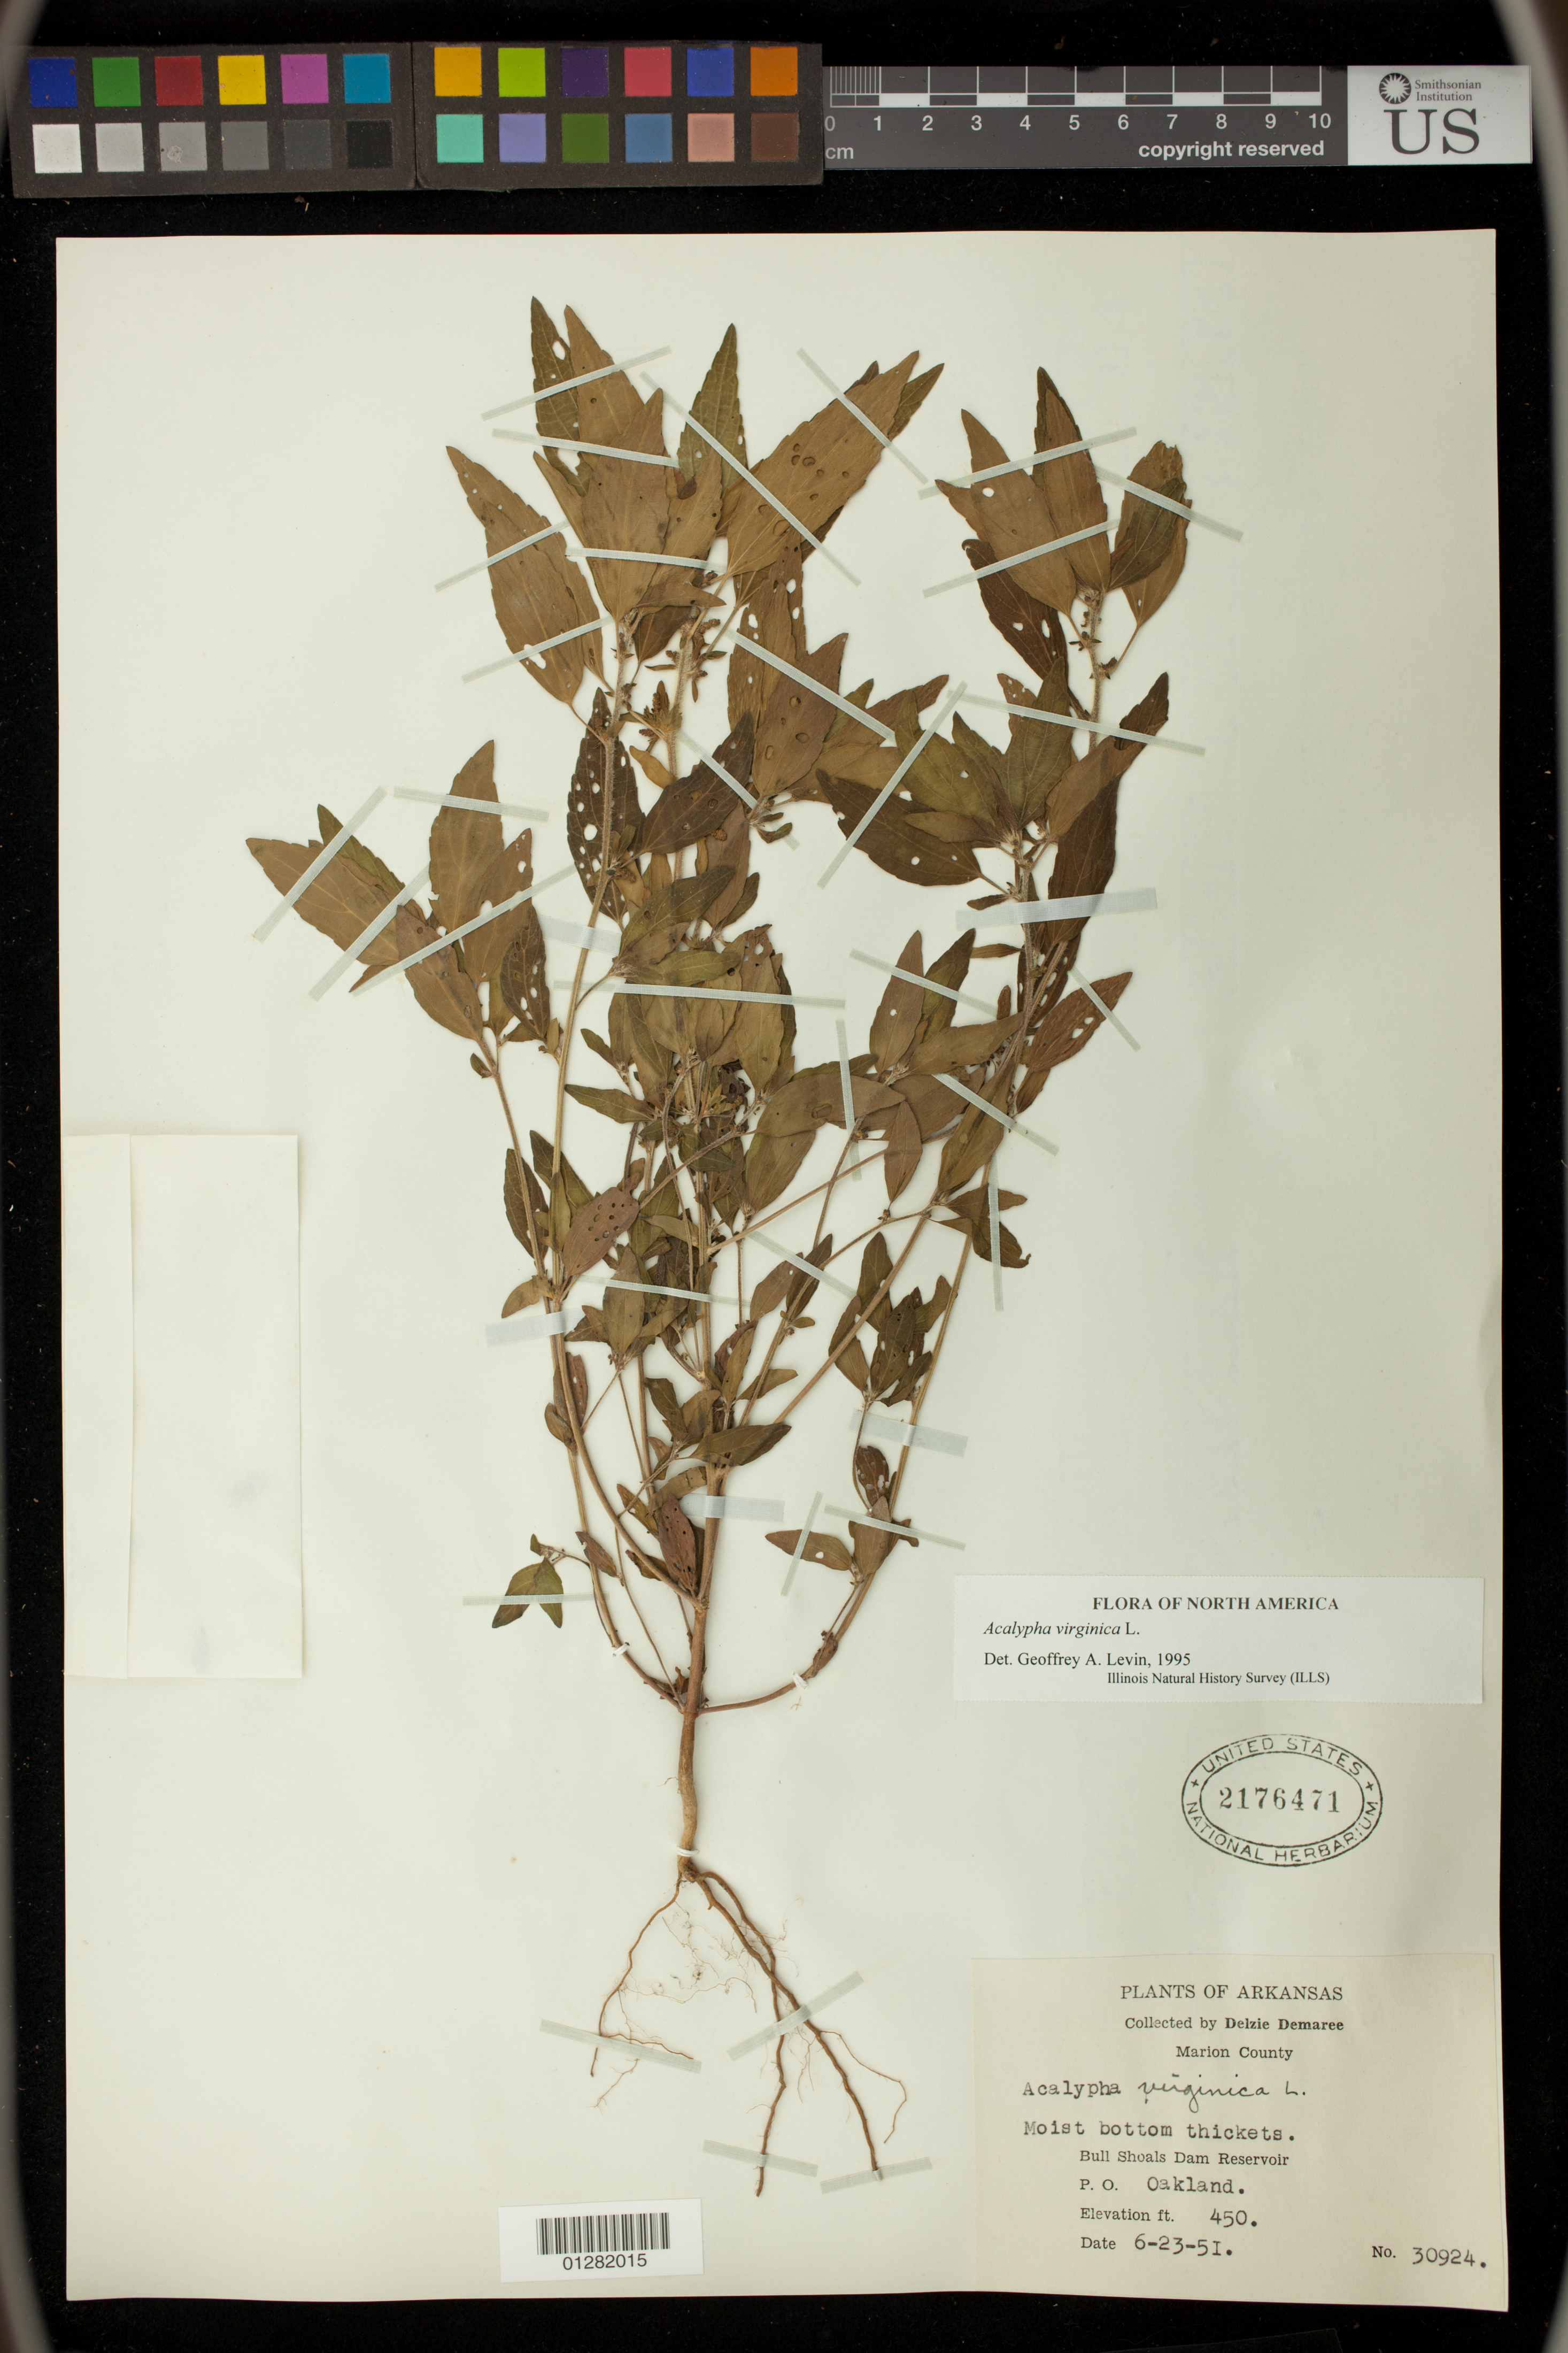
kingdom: Plantae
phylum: Tracheophyta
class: Magnoliopsida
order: Malpighiales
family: Euphorbiaceae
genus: Acalypha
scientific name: Acalypha virginica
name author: L.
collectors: D. Demaree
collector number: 30924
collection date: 1951-06-23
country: United States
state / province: Arkansas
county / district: Marion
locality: Bull shoals dam reservoir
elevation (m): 137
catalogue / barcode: US 2176471